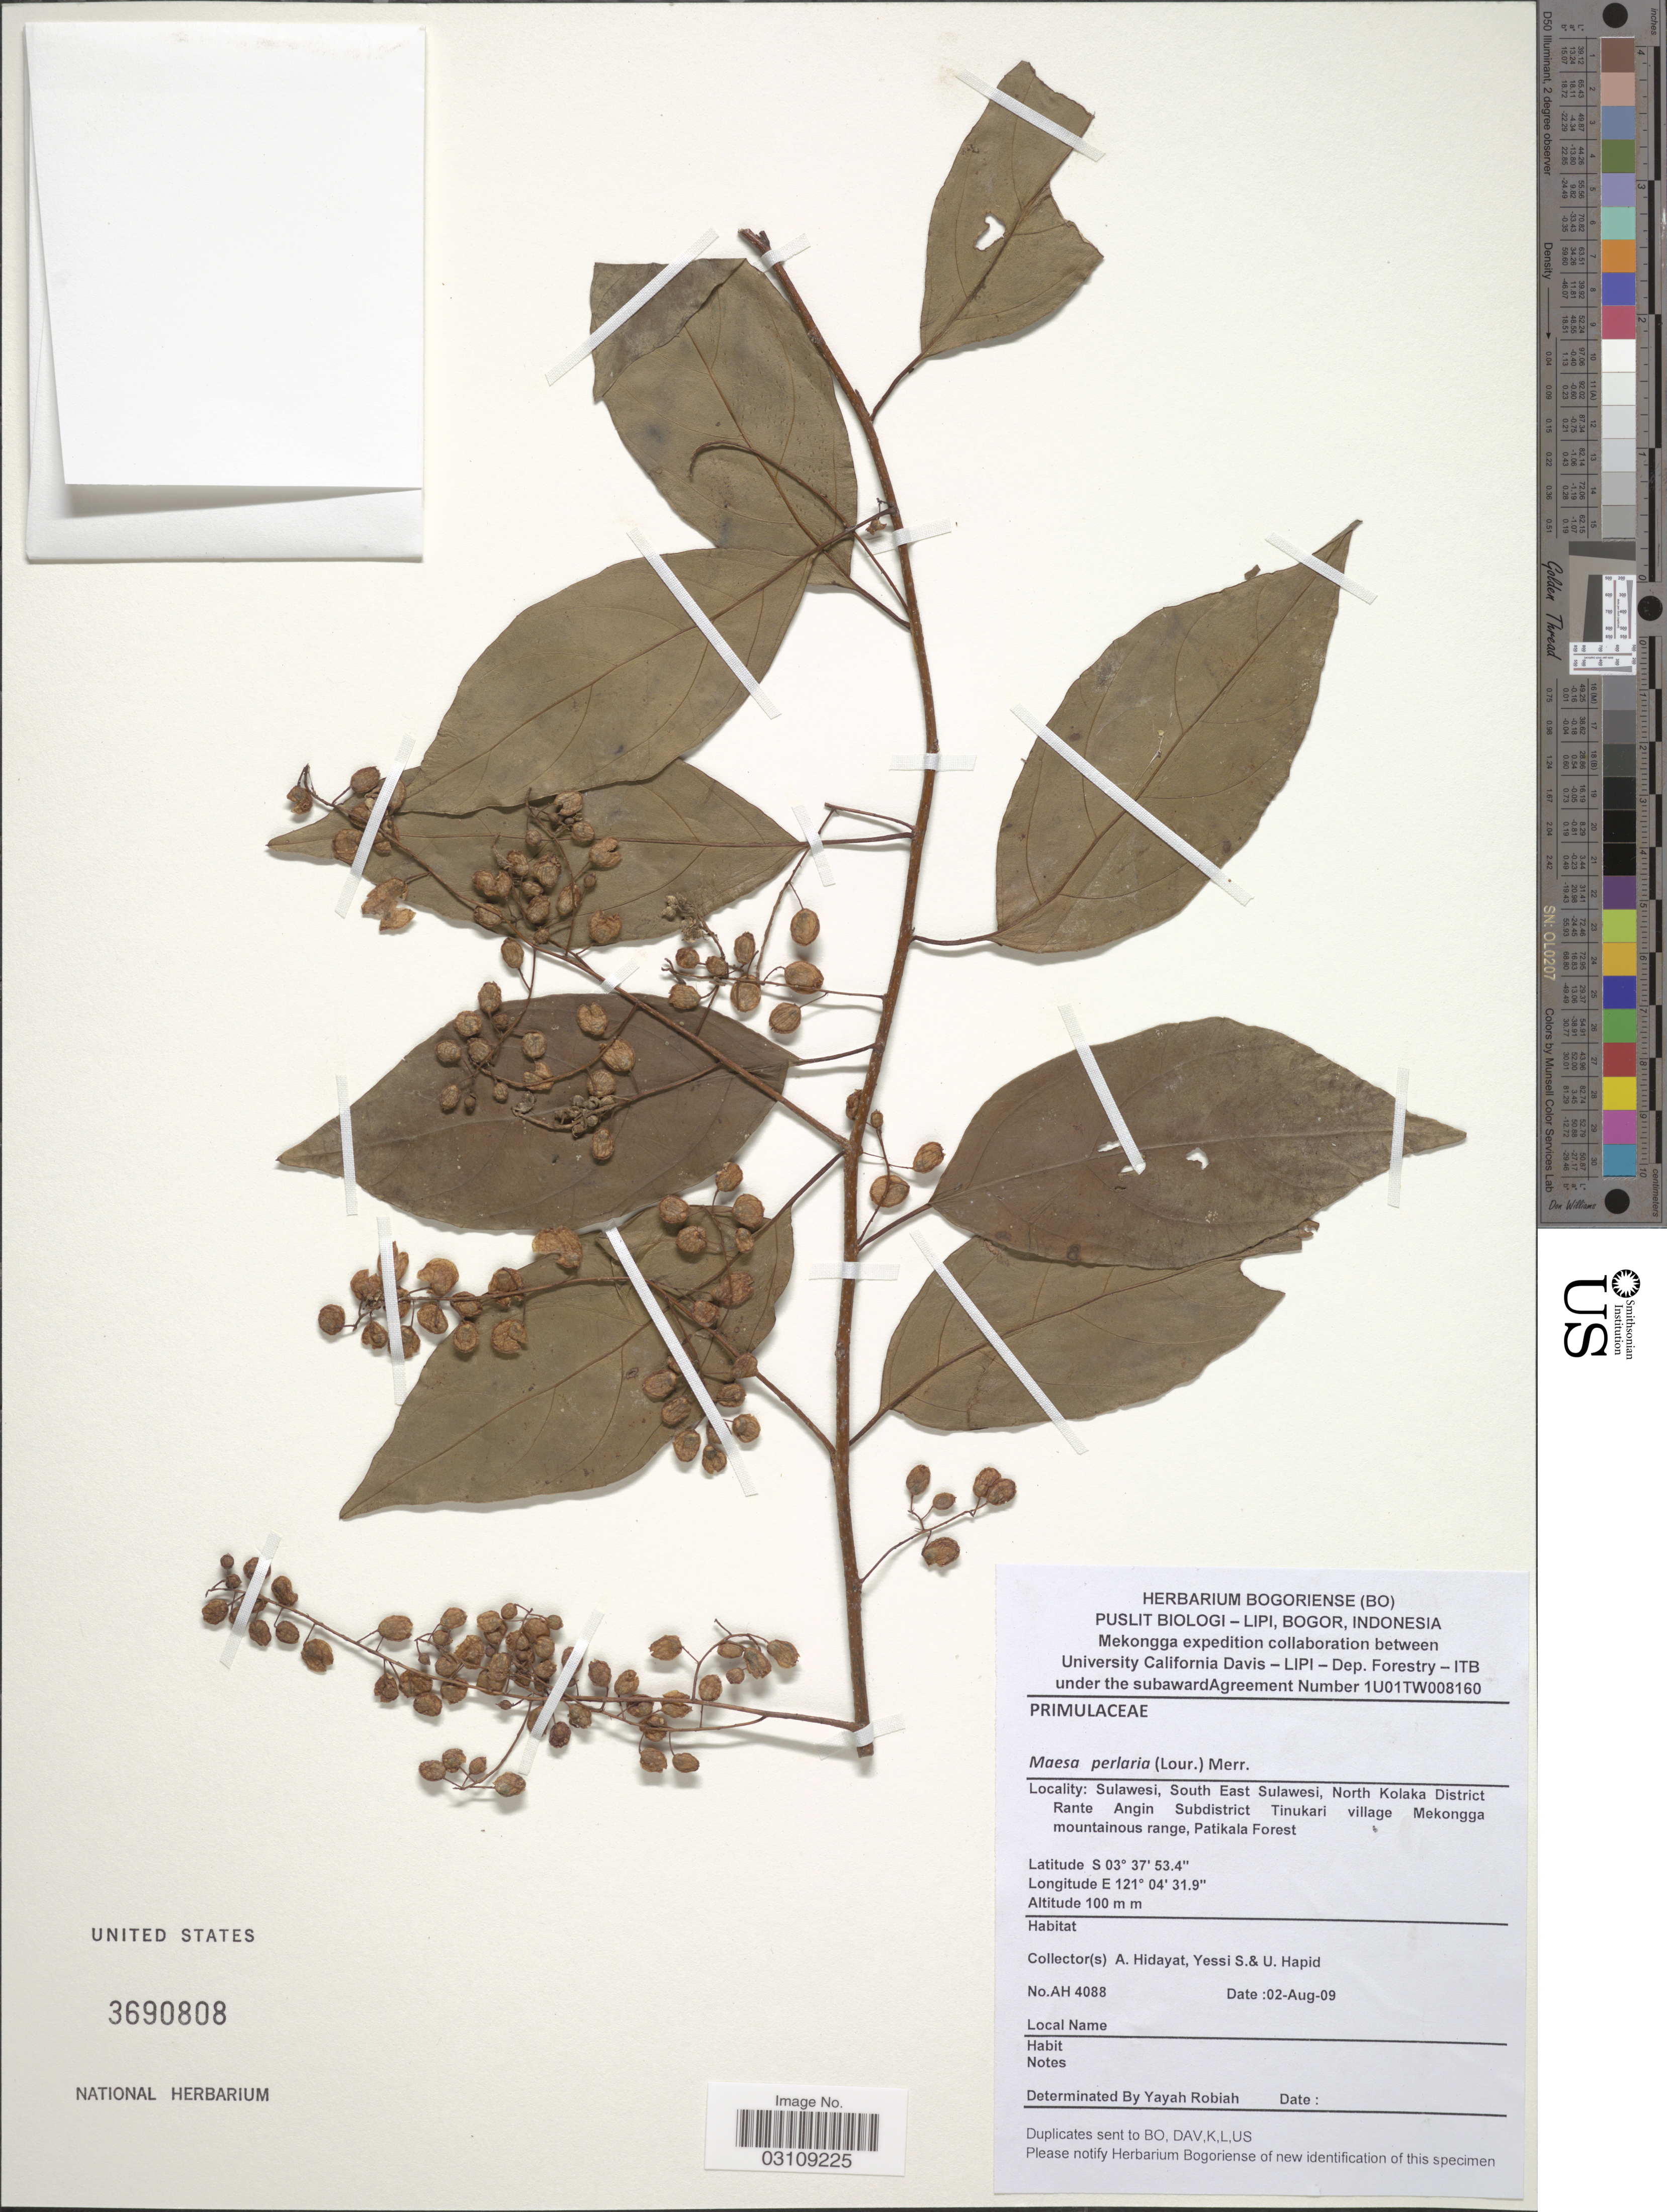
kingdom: Plantae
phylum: Tracheophyta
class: Magnoliopsida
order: Ericales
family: Primulaceae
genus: Maesa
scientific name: Maesa perlaria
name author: (Lour.) Merr.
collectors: A. Hidayat, Y. Santika & U. Hapid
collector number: AH4088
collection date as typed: Transcribed d/m/y: 2/8/9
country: Indonesia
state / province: Sulawesi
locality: South East Sulawesi, North Kolaka District. Rante Angin Subdistrict. Tinukari village. Mekongga mountainous range, Patikala Forest.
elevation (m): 100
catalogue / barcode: US 3690808